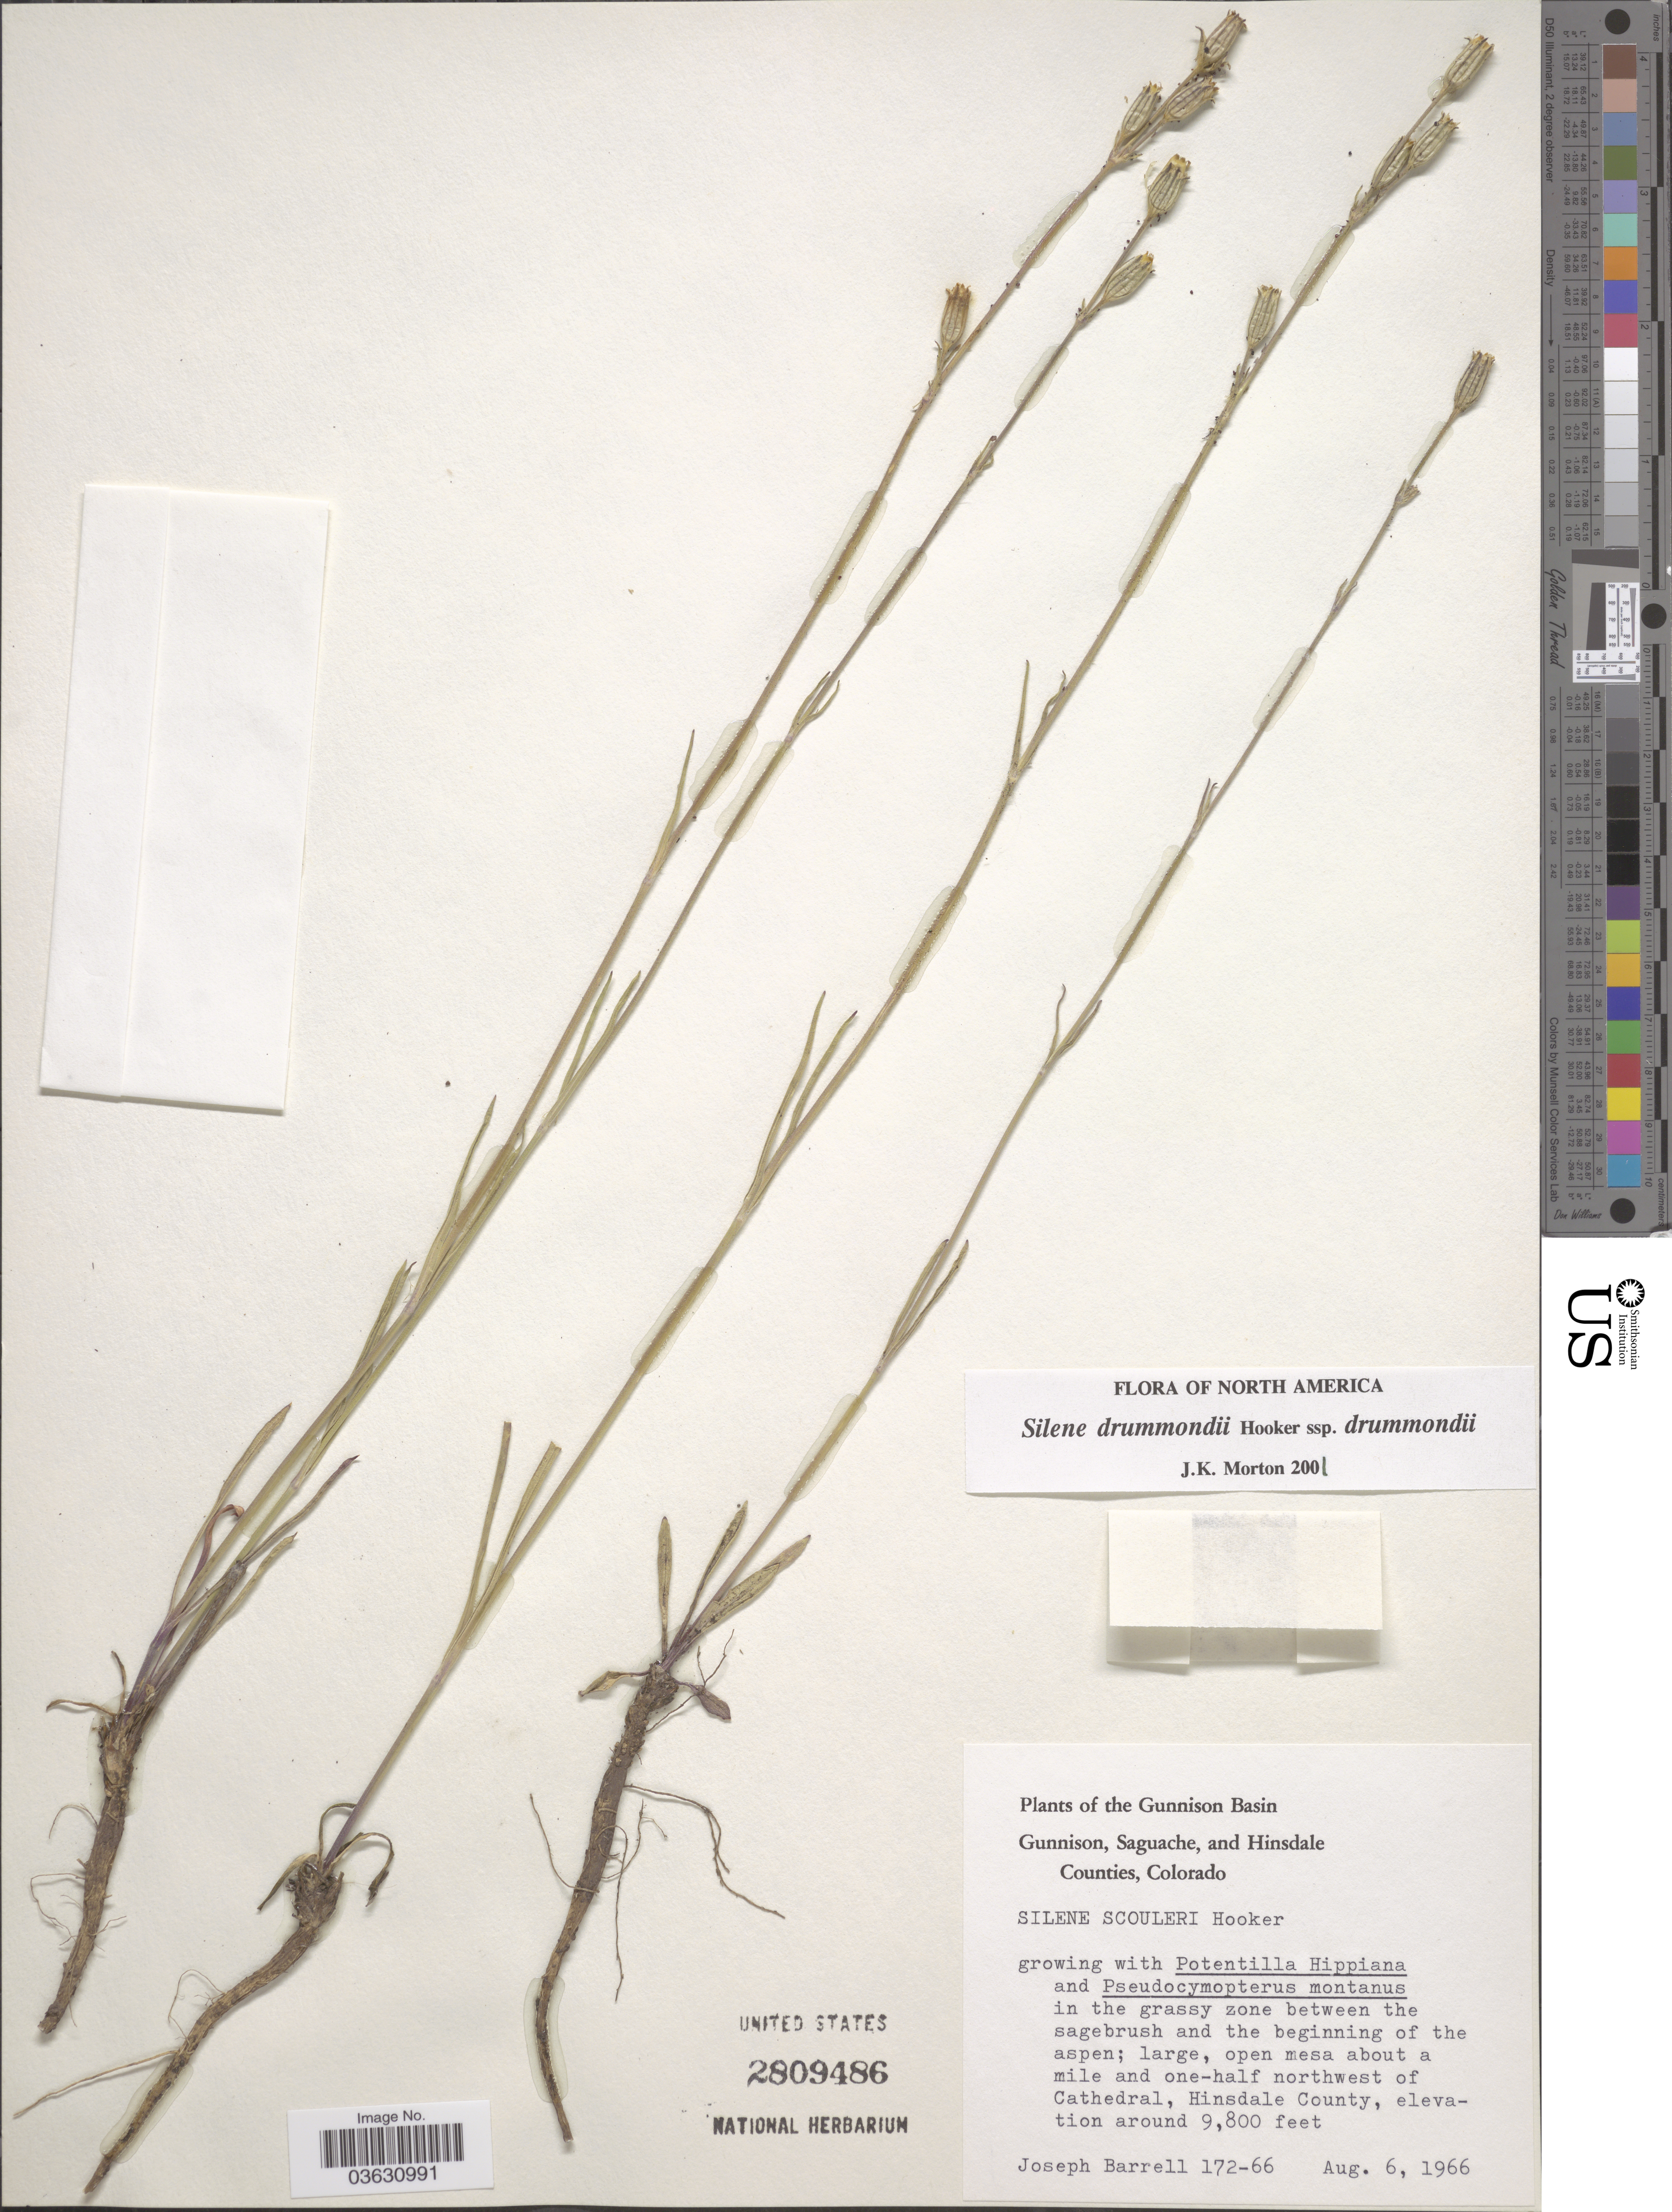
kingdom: Plantae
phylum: Tracheophyta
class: Magnoliopsida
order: Caryophyllales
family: Caryophyllaceae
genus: Silene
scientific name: Silene drummondii var. drummondii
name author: Hook.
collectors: J. Barrell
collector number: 172-66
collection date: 1966-08-06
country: United States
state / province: Colorado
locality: Gunnison Basin. Large, open mesa about a mile and one-half northwest of Cathedral, Hinsdale County.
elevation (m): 2987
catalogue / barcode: US 2809486